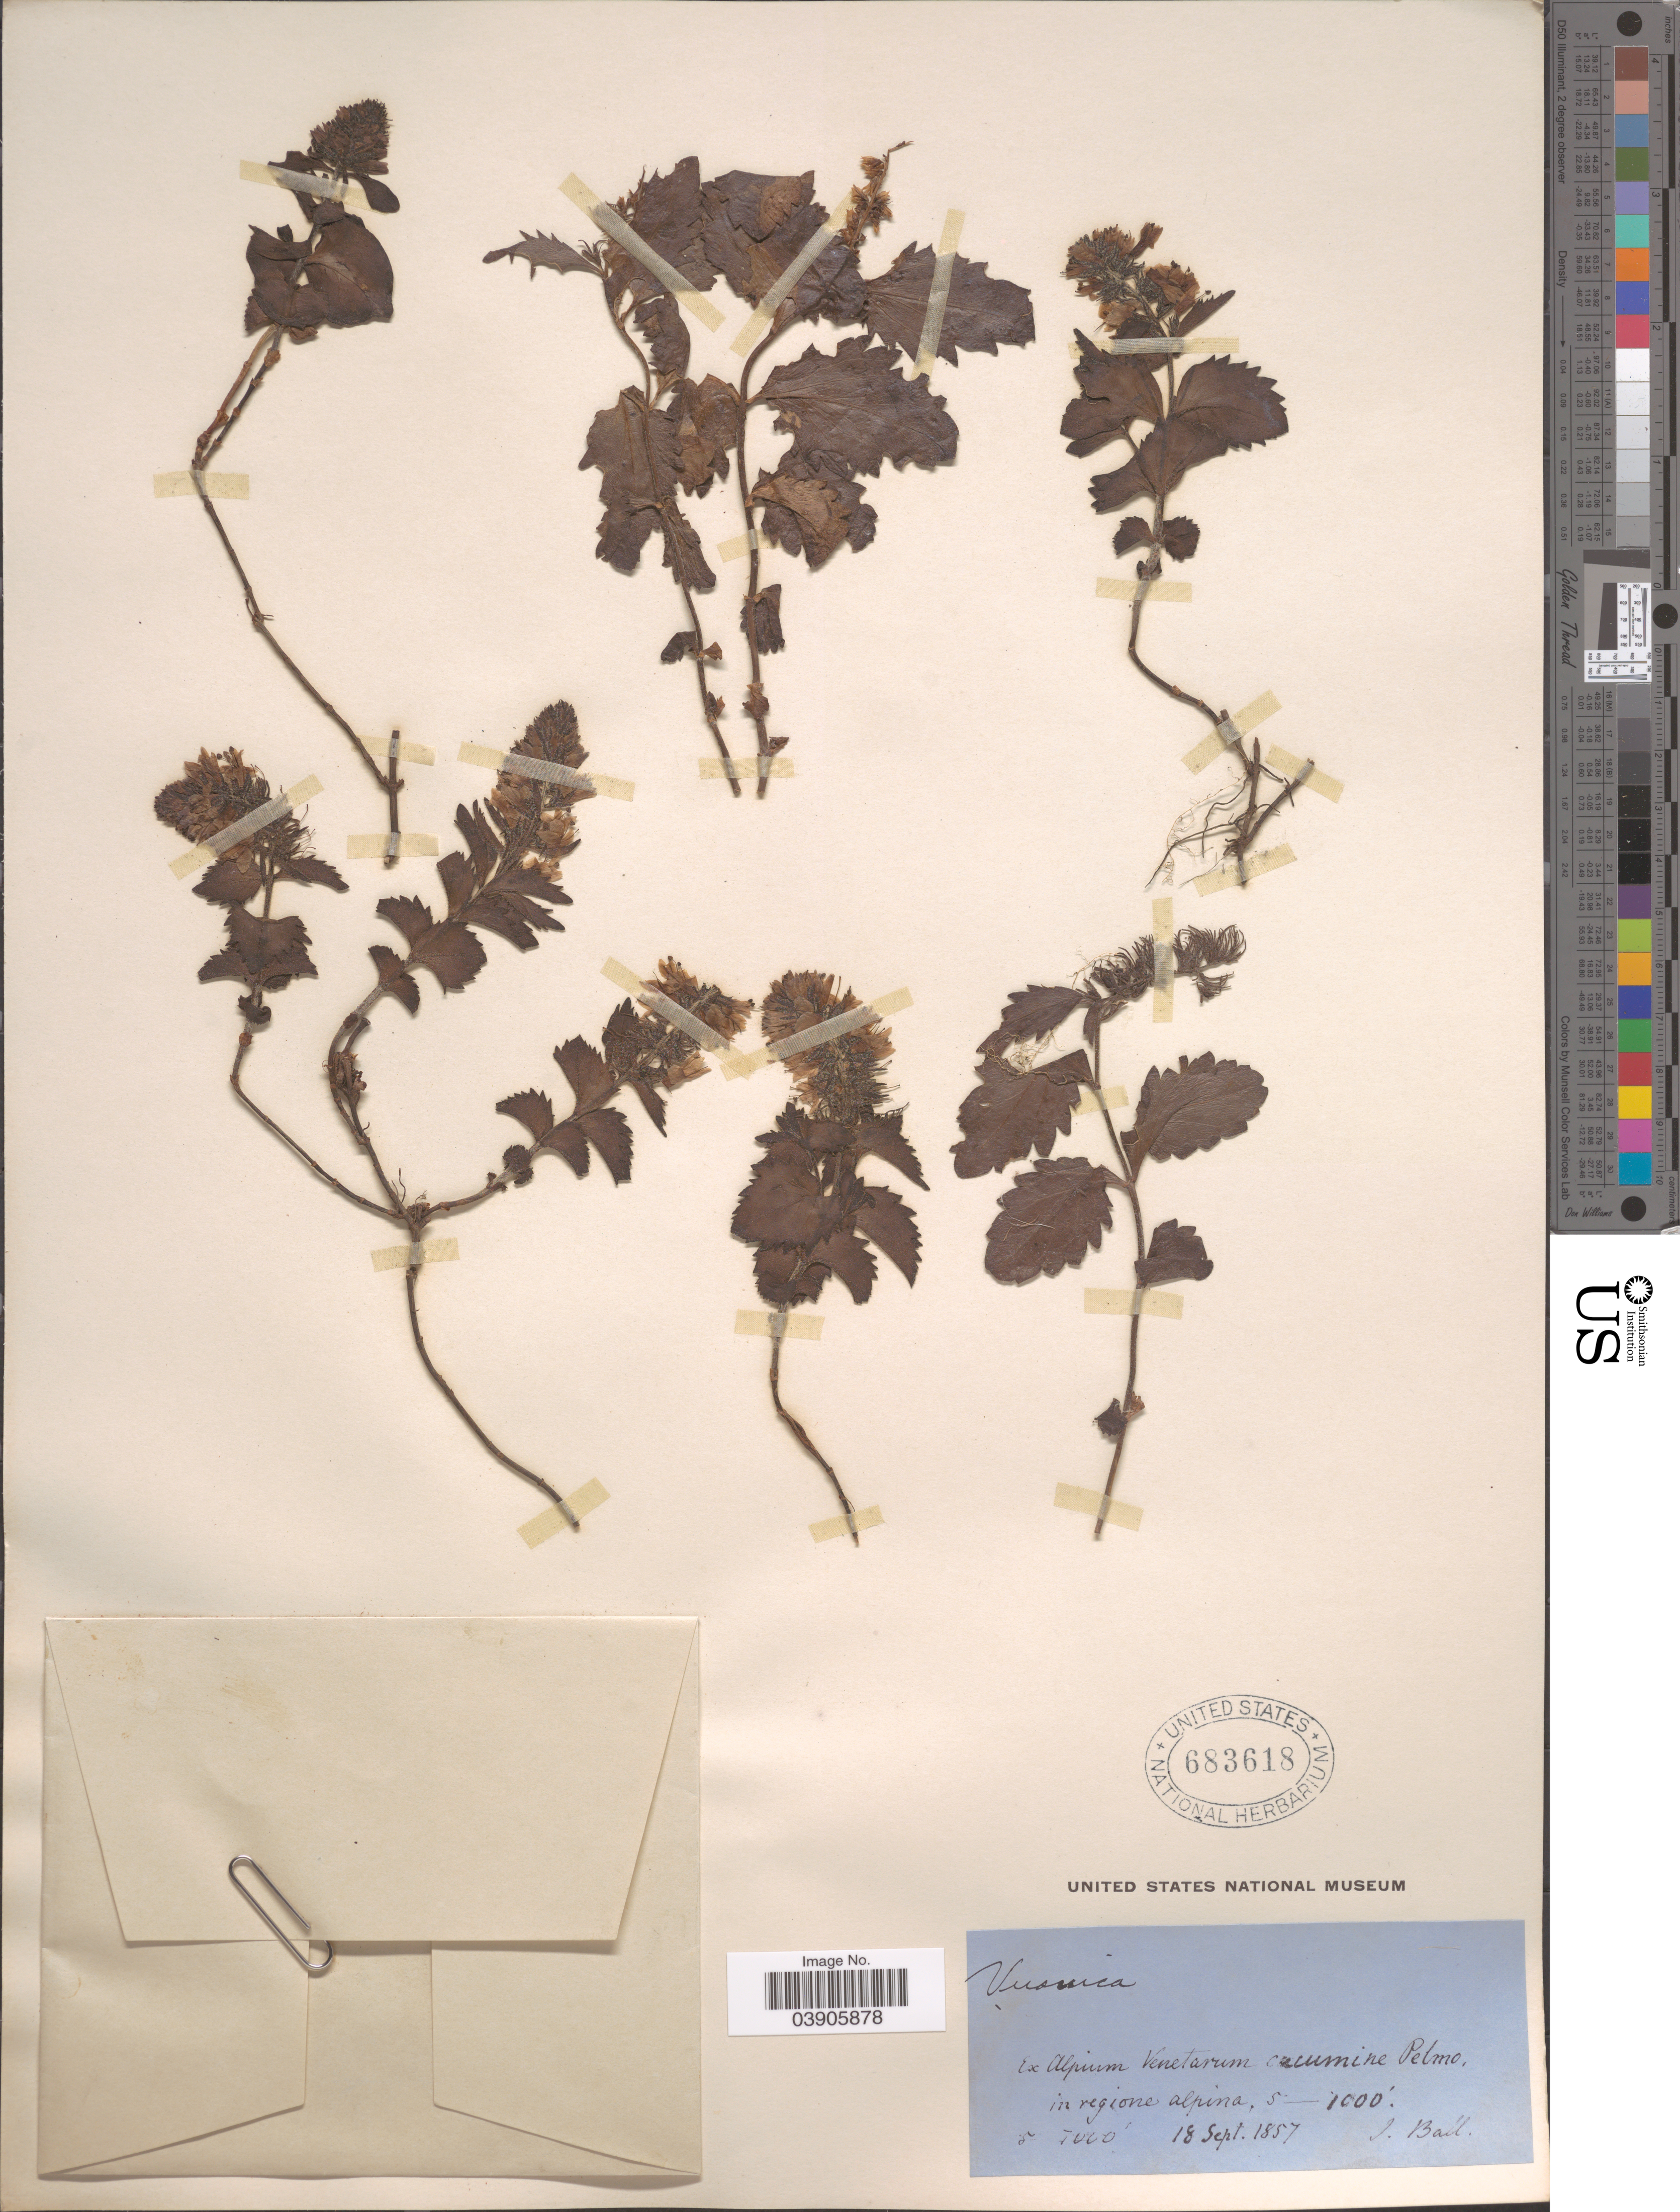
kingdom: Plantae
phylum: Tracheophyta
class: Magnoliopsida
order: Lamiales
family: Plantaginaceae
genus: Paederota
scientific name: Paederota sp.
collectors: J. Ball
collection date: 1857-09-18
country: Italy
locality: Ex Alpium Venetarum cacumine Pelmo in regione alpina.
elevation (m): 152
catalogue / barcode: US 683618